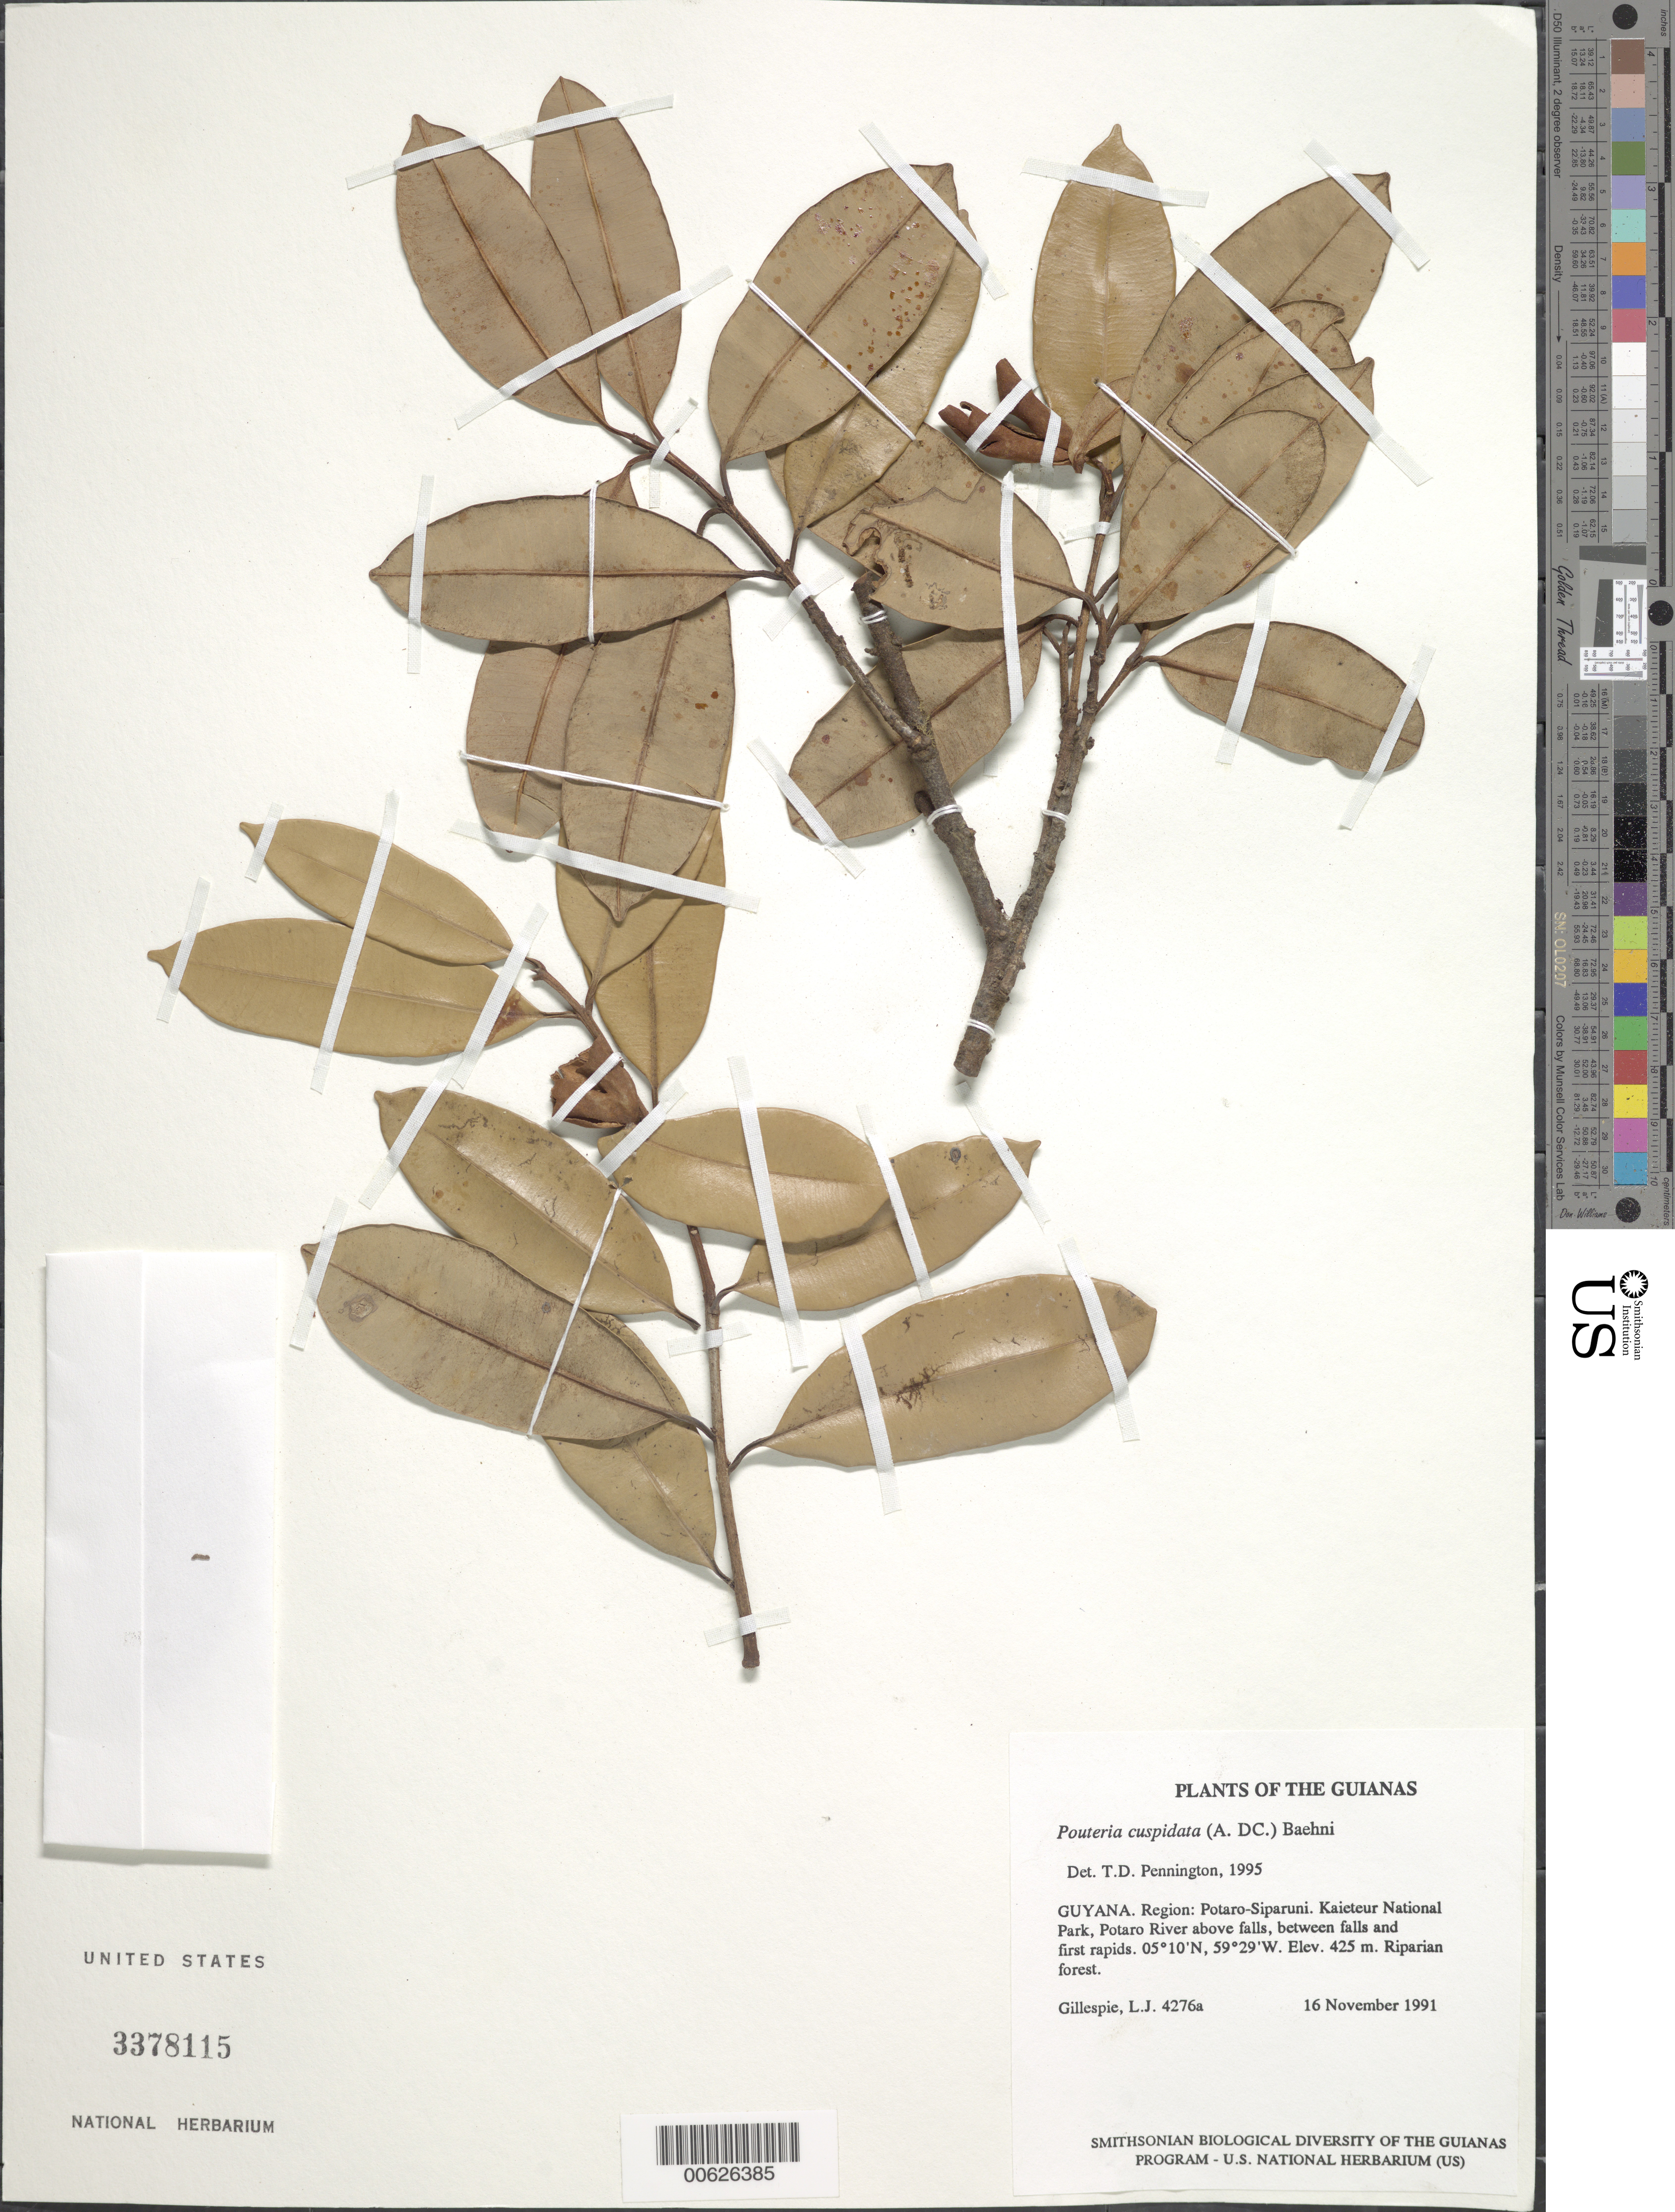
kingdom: Plantae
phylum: Tracheophyta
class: Magnoliopsida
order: Ericales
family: Sapotaceae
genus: Pouteria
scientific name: Pouteria cuspidata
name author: (A. DC.) Baehni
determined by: Pennington, T. D., (K)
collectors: L. J. Gillespie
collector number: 4276 a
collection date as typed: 16 November 1991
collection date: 1991-11-16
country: Guyana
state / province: Potaro-Siparuni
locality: Kaieteur National Park, Potaro River above falls, between falls and first rapids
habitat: Riparian forest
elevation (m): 425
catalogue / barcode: US 3378115